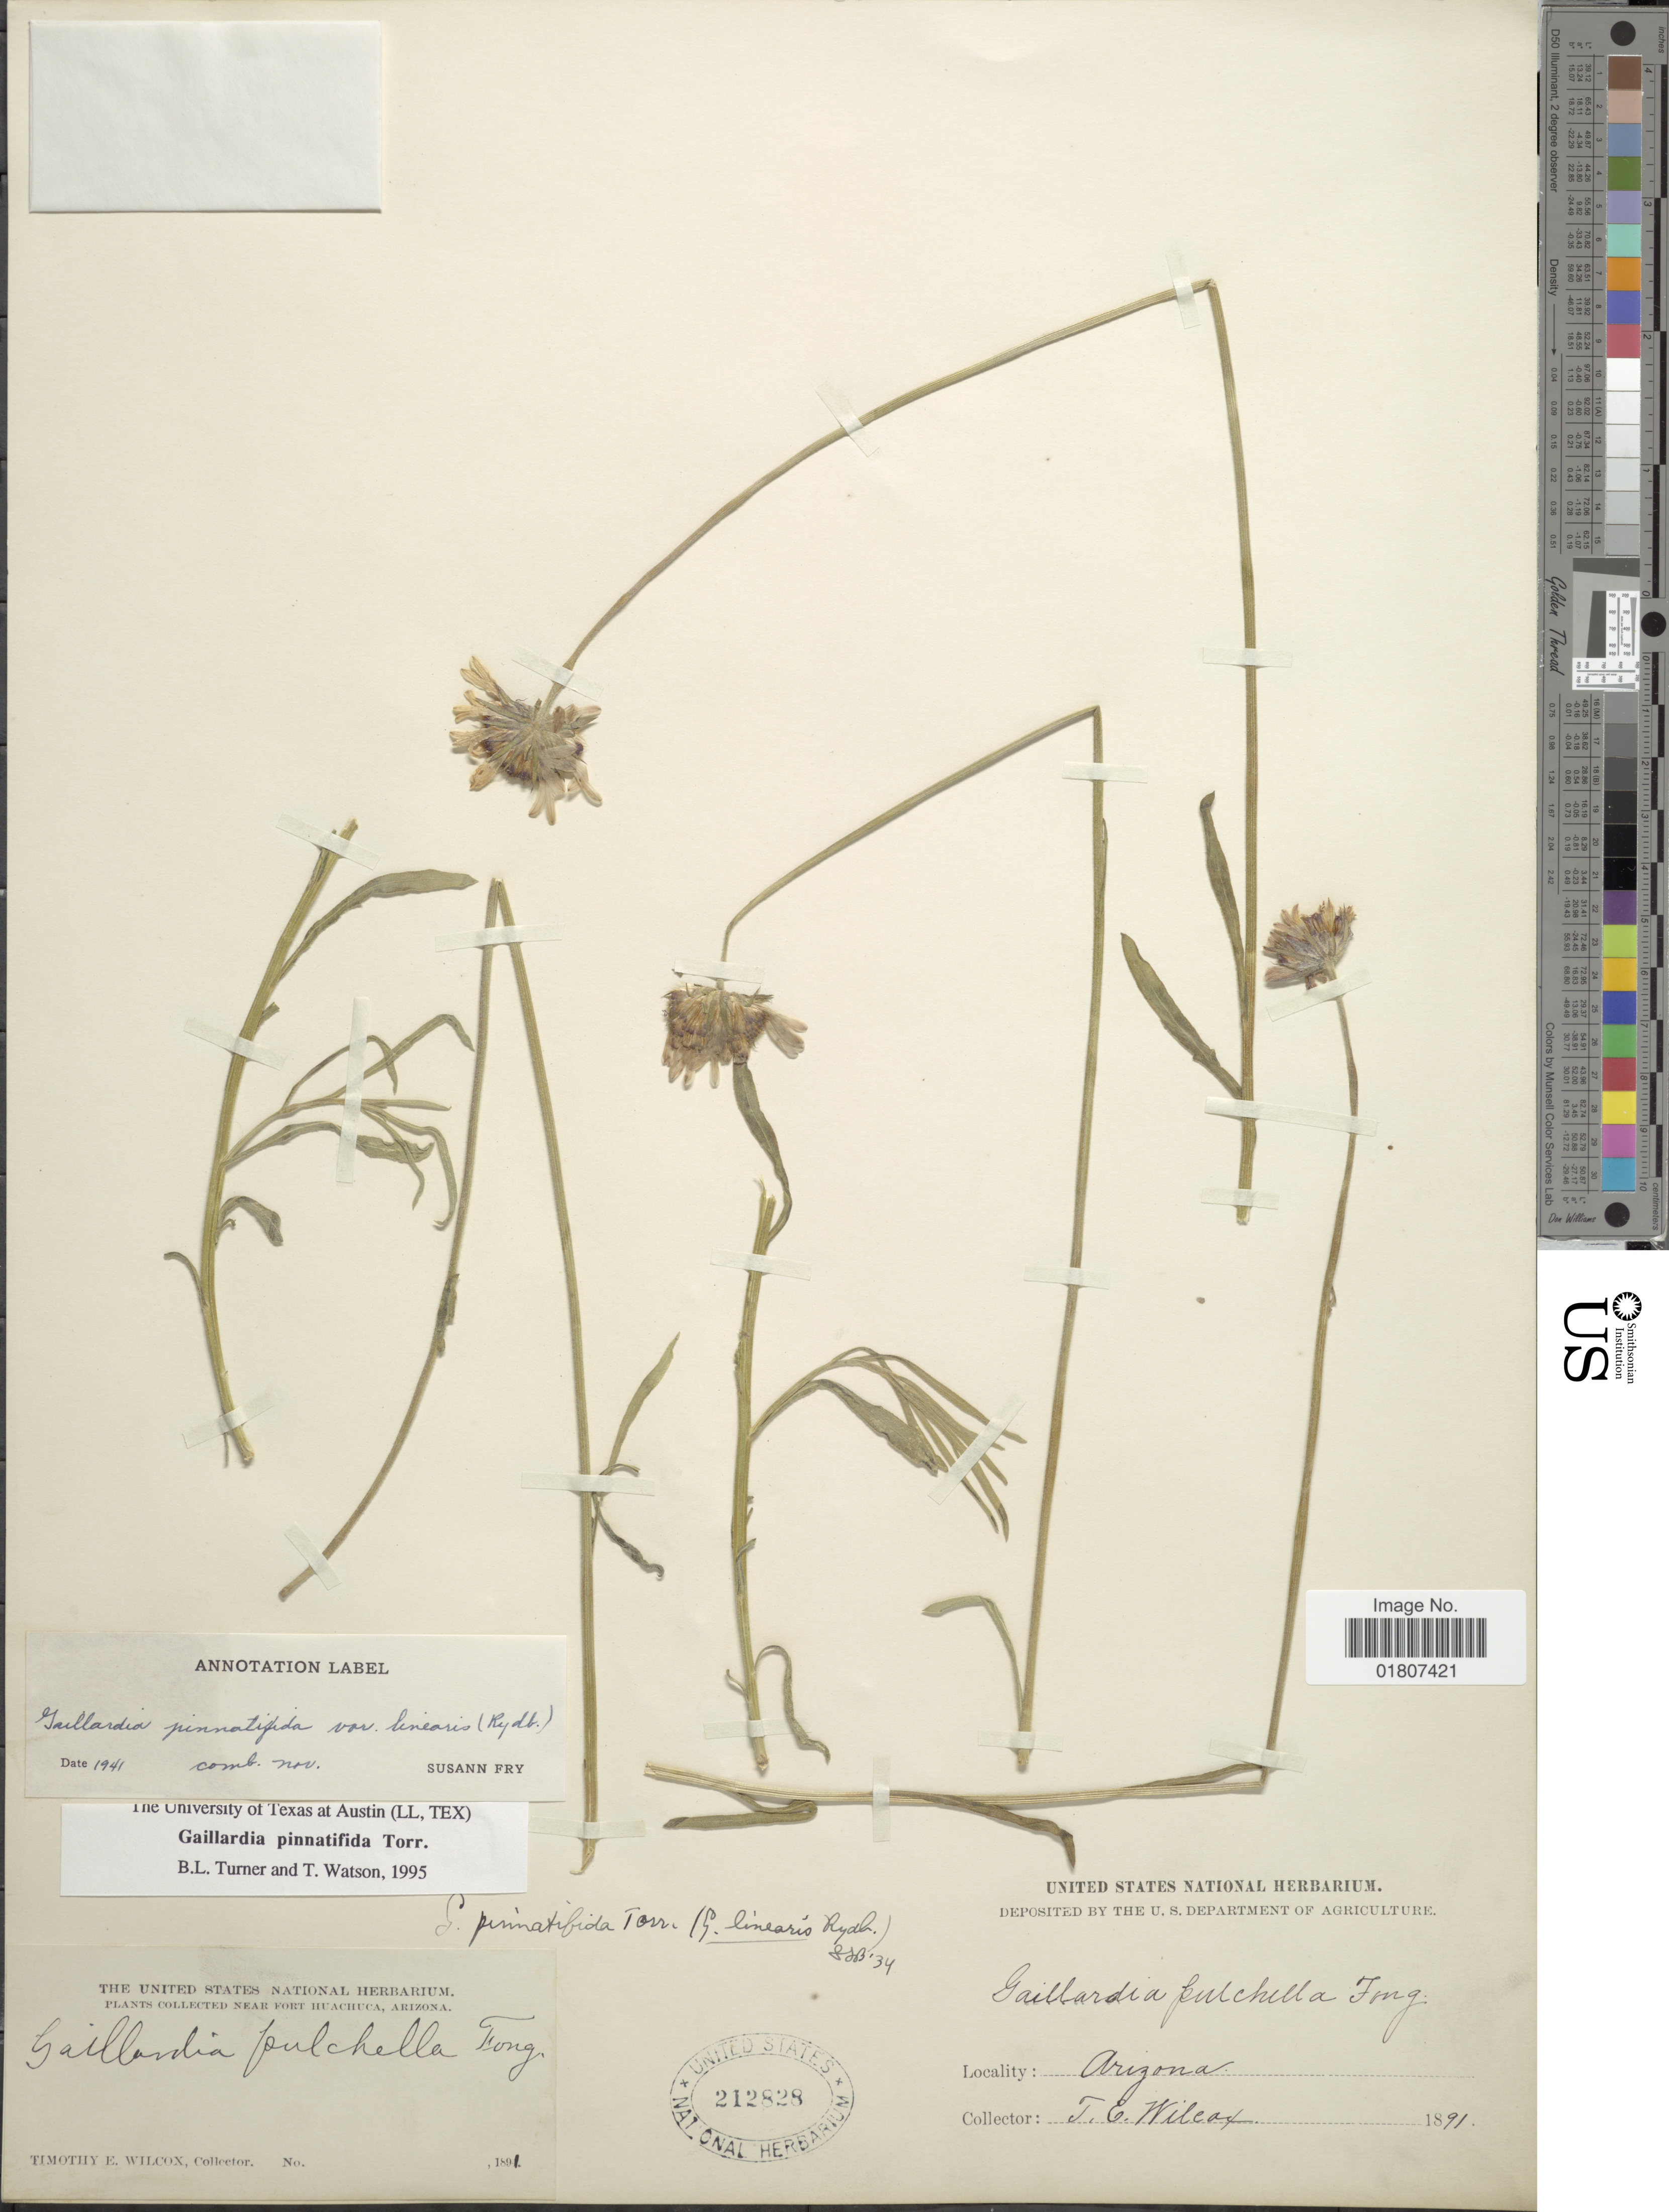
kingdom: Plantae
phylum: Tracheophyta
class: Magnoliopsida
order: Asterales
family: Asteraceae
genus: Gaillardia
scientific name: Gaillardia pinnatifida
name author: Torr.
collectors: T. E. Wilcox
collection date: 1891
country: United States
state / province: Arizona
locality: Near Fort Huachuca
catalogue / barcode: US 212828